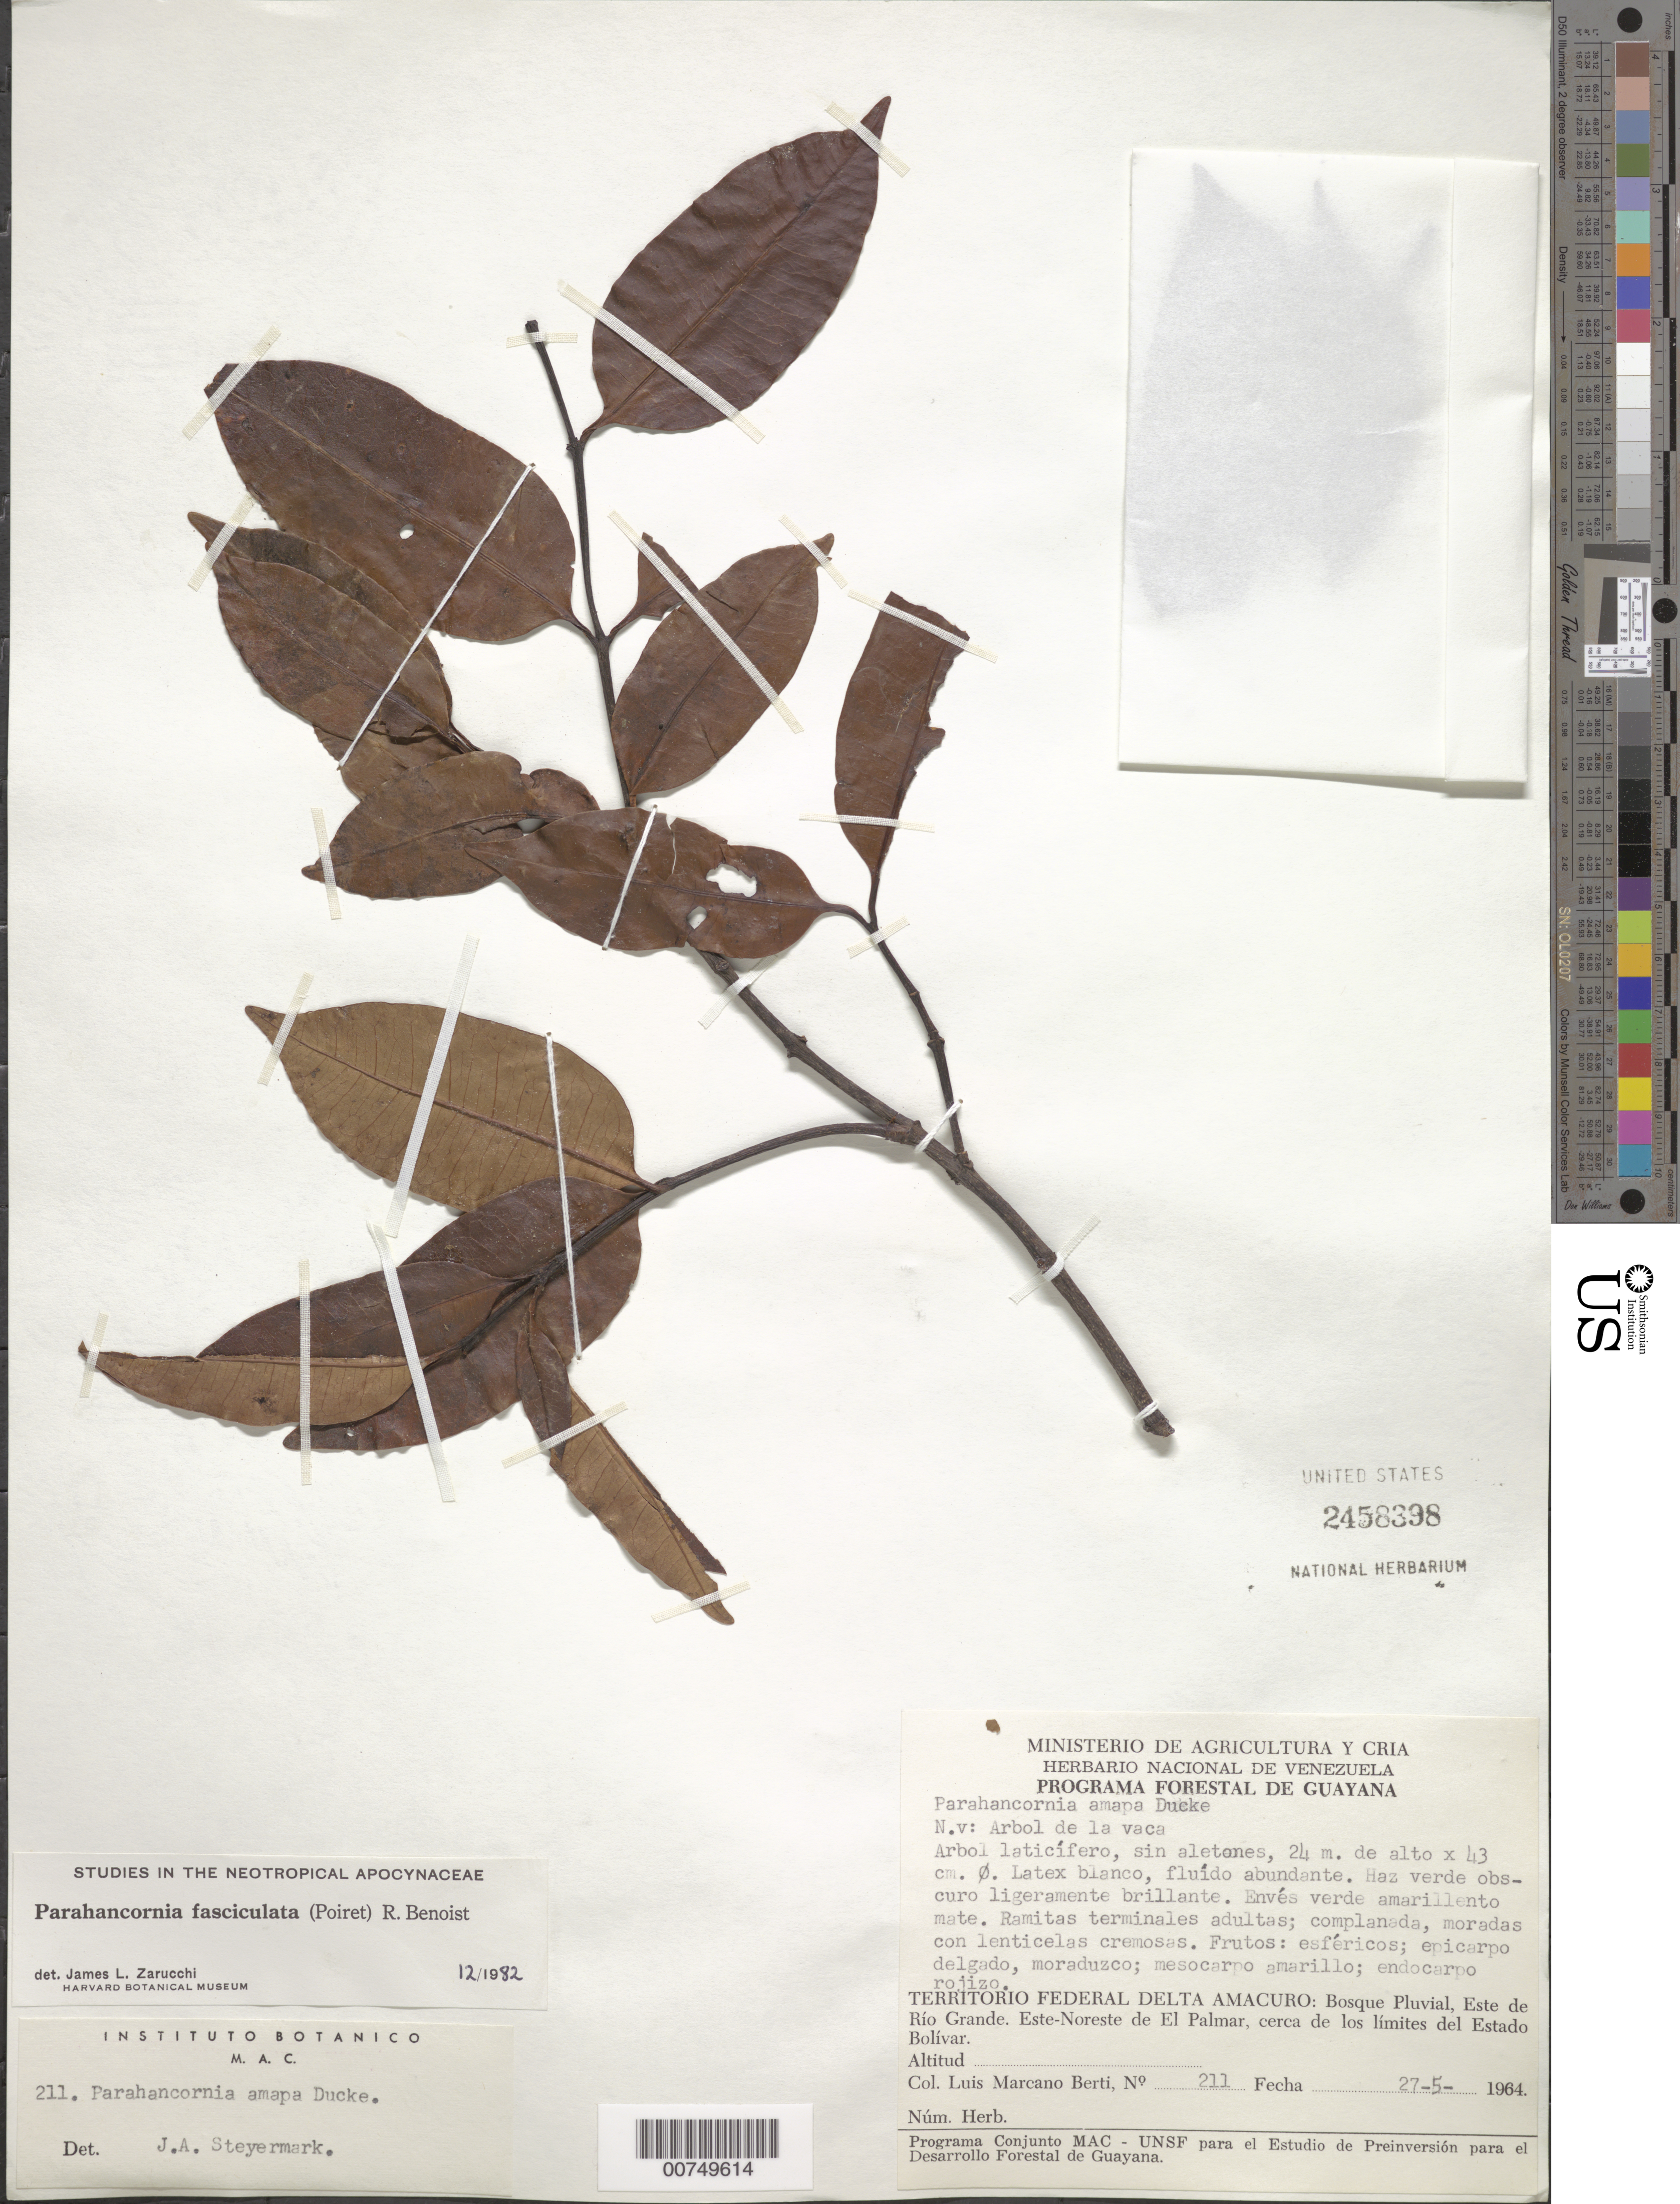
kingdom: Plantae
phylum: Tracheophyta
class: Magnoliopsida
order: Gentianales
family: Apocynaceae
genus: Parahancornia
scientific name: Parahancornia fasciculata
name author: (Poir.) Benoist ex Pichon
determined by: Zarucchi, J. L.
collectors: L. Marcano-Berti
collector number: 211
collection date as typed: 27-May-64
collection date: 1964-05-27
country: Venezuela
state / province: Delta Amacuro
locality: Este de Río Grande, ENE de El Palmar, cerca de los limites del Estado Bolívar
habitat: Bosque pluvial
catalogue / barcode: US 2458398